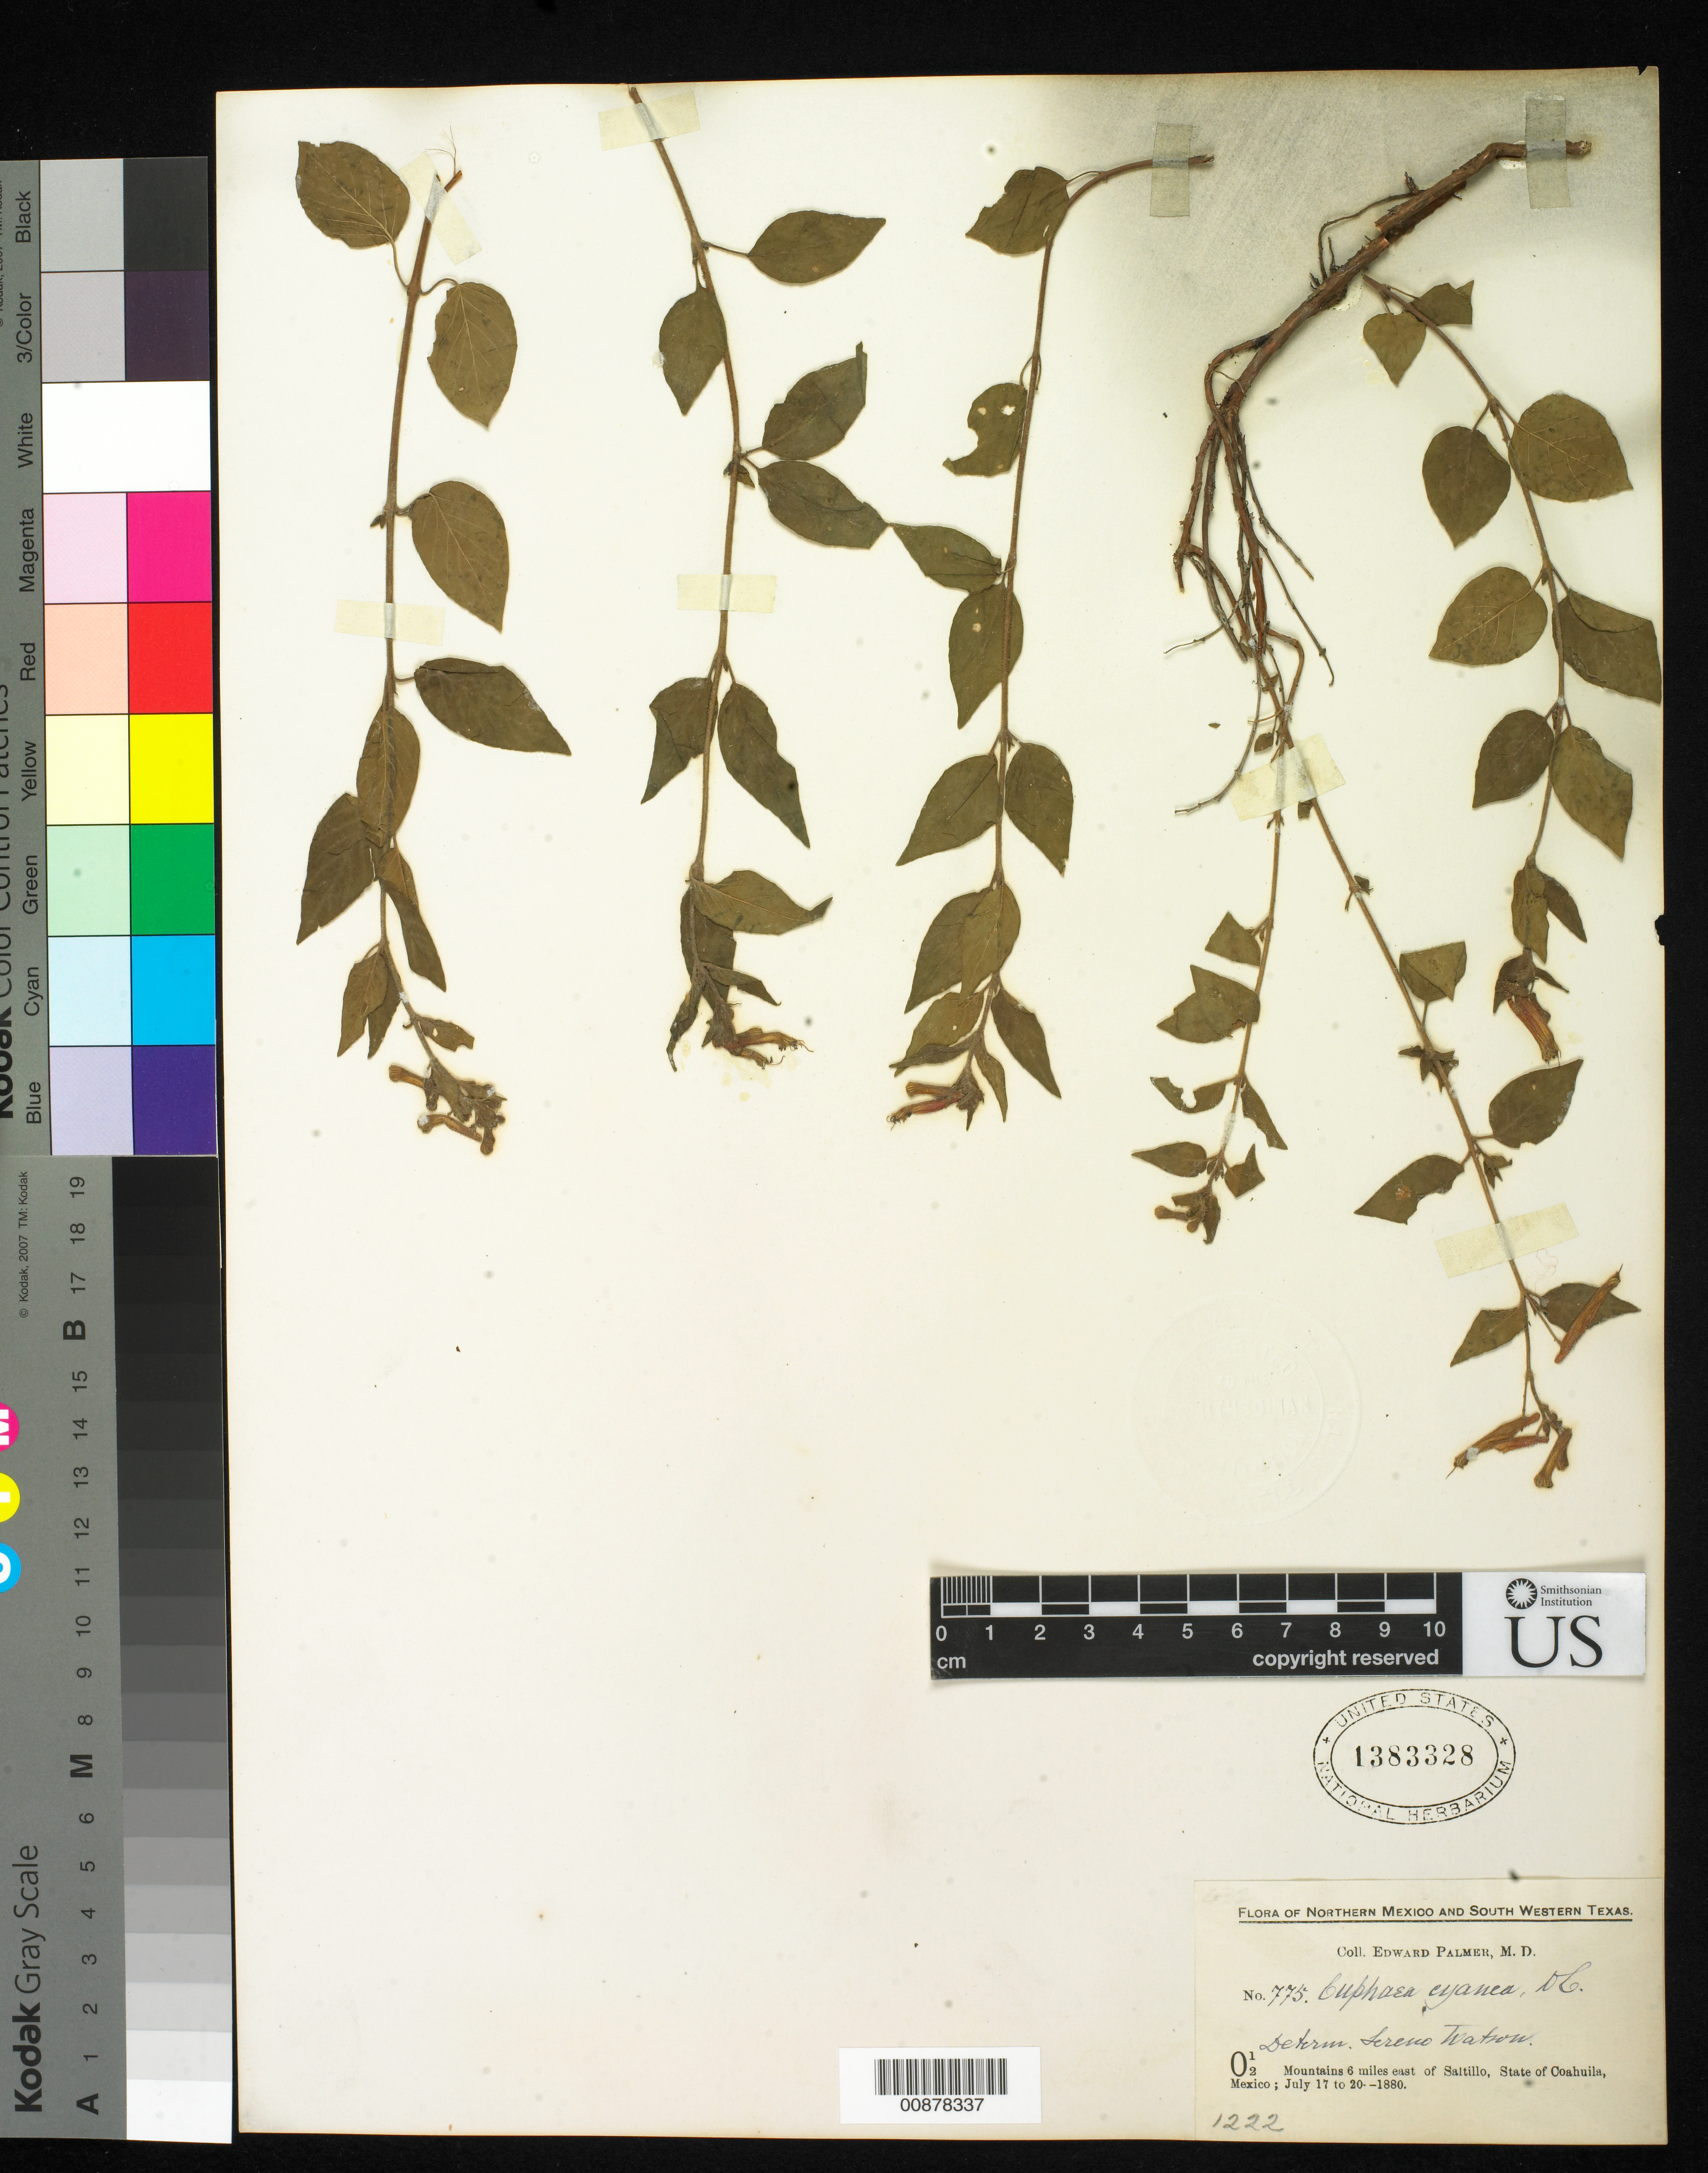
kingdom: Plantae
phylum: Tracheophyta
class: Magnoliopsida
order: Myrtales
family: Lythraceae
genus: Cuphea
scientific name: Cuphea cyanea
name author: DC.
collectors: E. Palmer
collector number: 775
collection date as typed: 17 Jul 1880 to 20 Jul 1880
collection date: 1880-07-17/1880-07-20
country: Mexico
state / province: Coahuila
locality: O12. Mountains 6 miles east of Saltillo, Coahuila.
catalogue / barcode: US 1383328